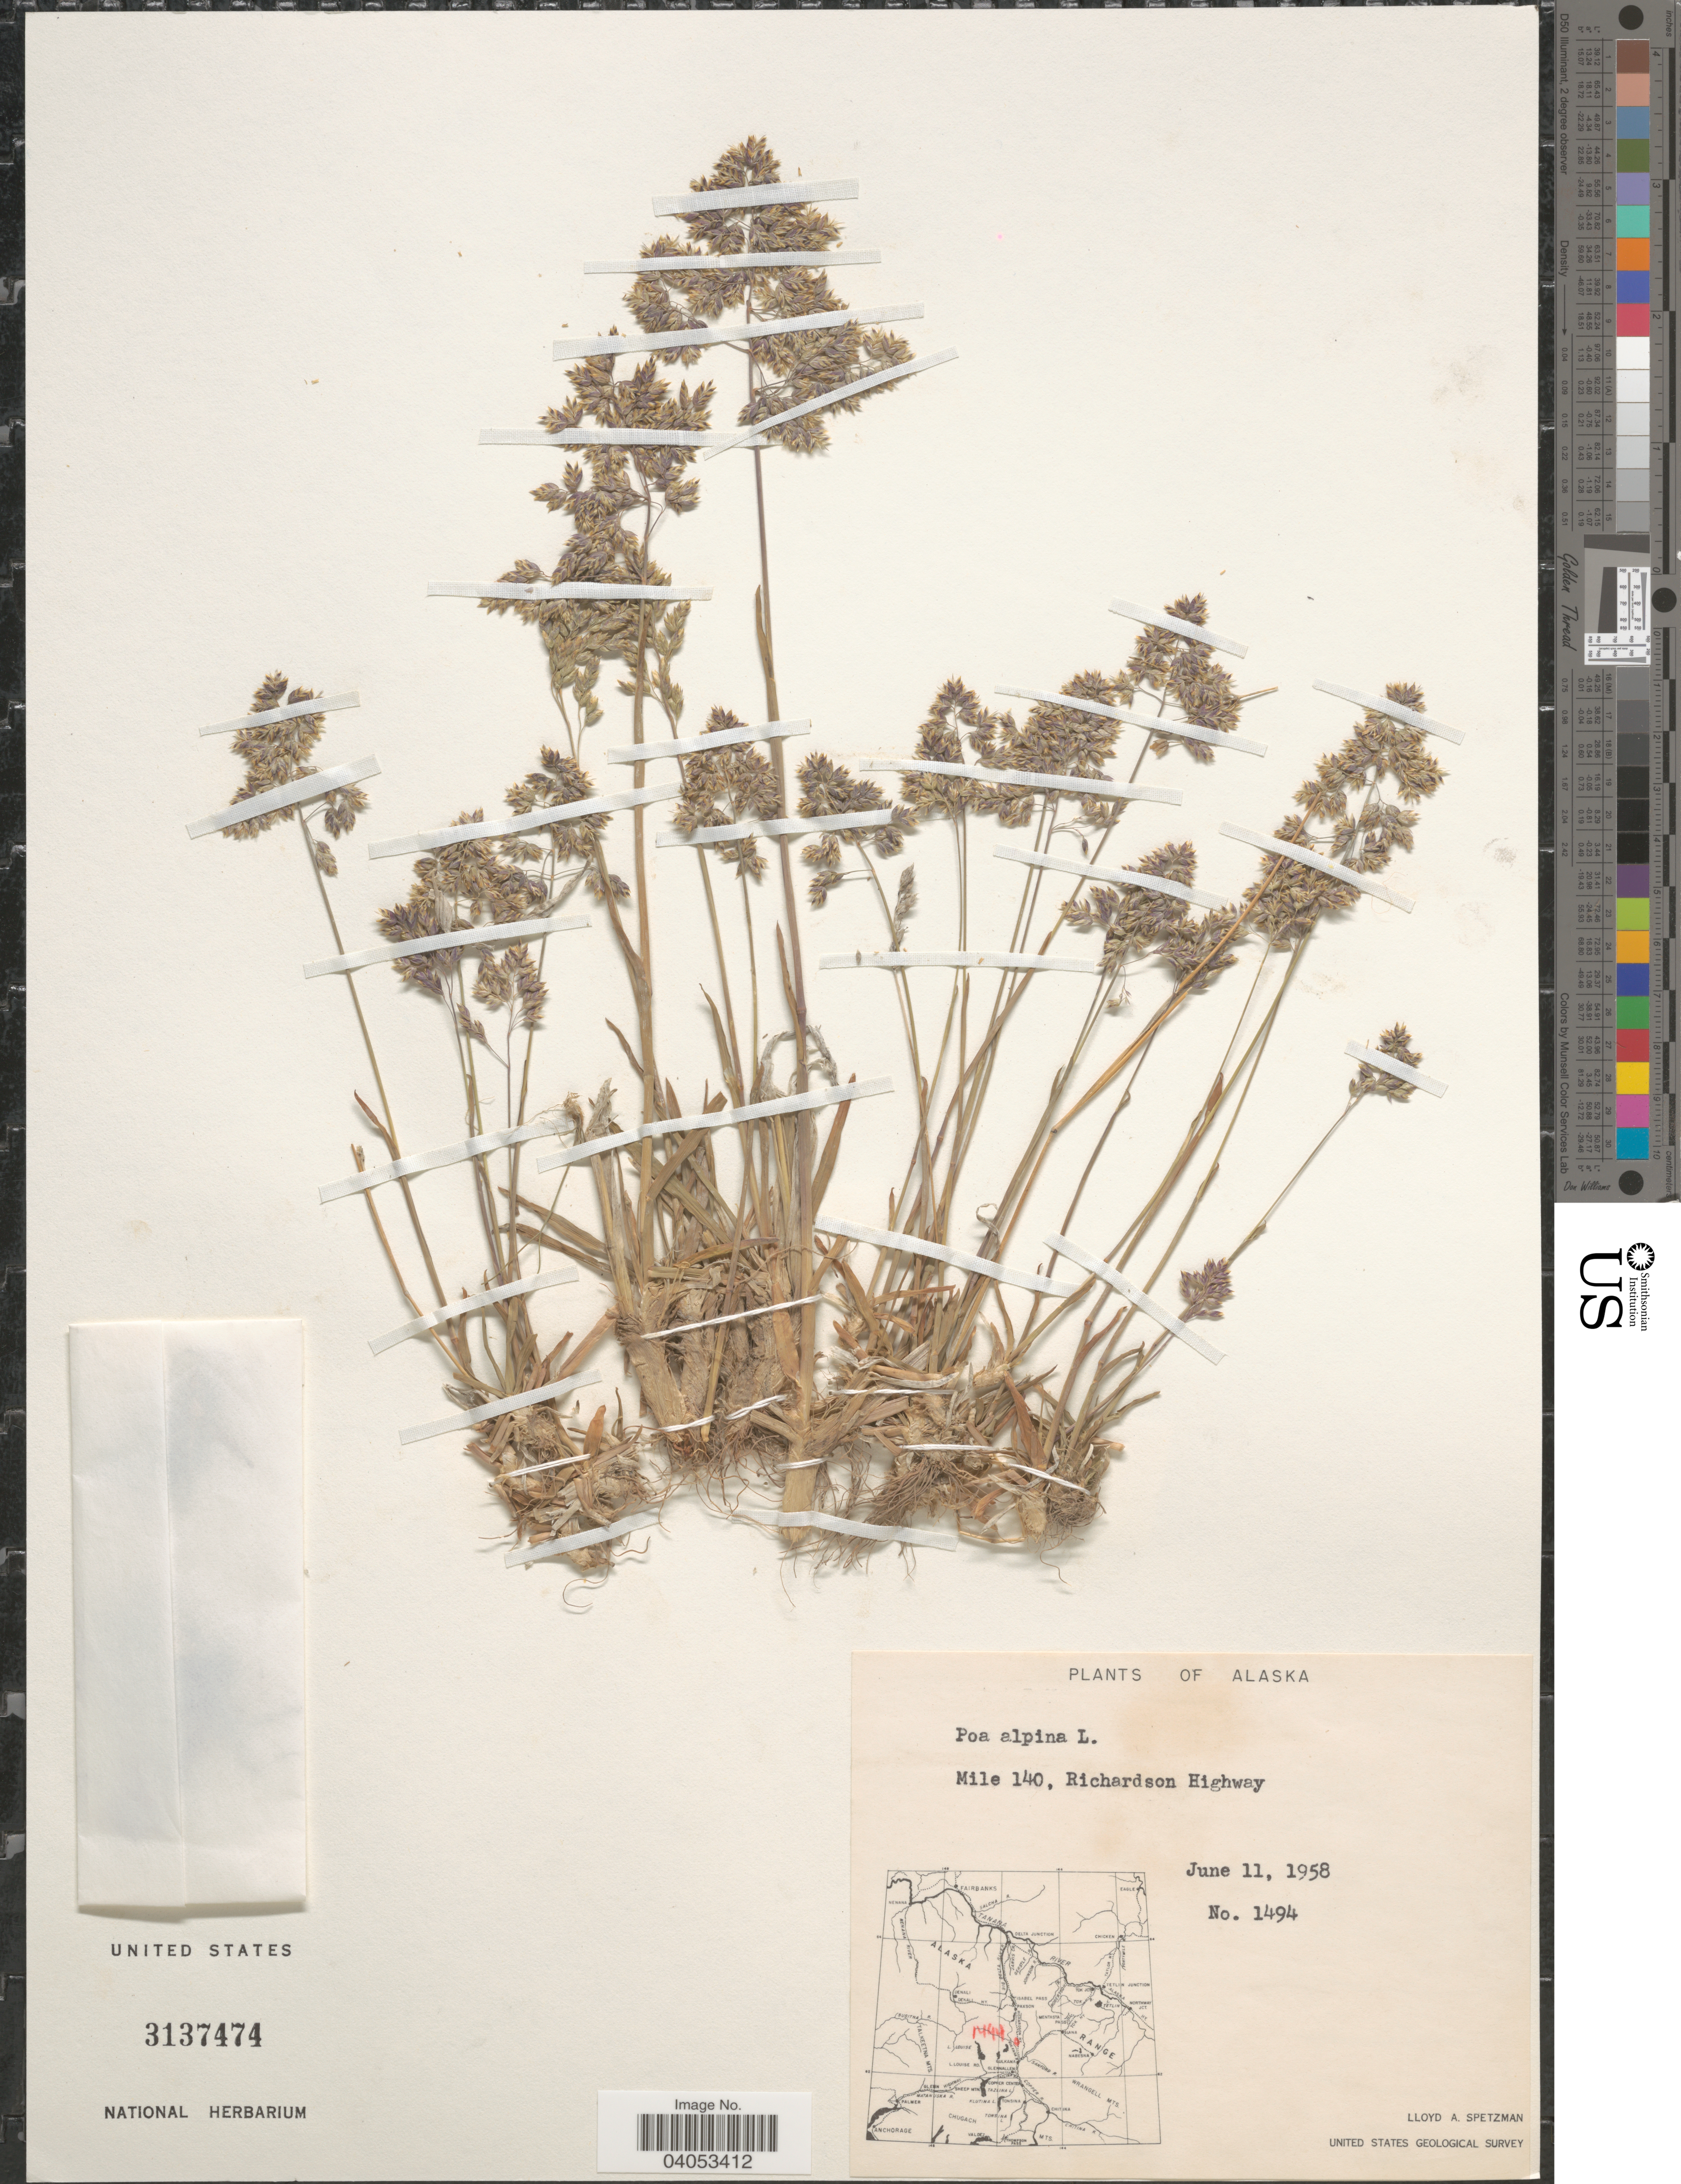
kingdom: Plantae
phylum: Tracheophyta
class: Liliopsida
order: Poales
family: Poaceae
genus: Poa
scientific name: Poa alpina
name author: L.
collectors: L. Spetzman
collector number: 1494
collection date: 1958-06-11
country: United States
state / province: Alaska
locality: Mile 140, Richardson Highway.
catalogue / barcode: US 3137474